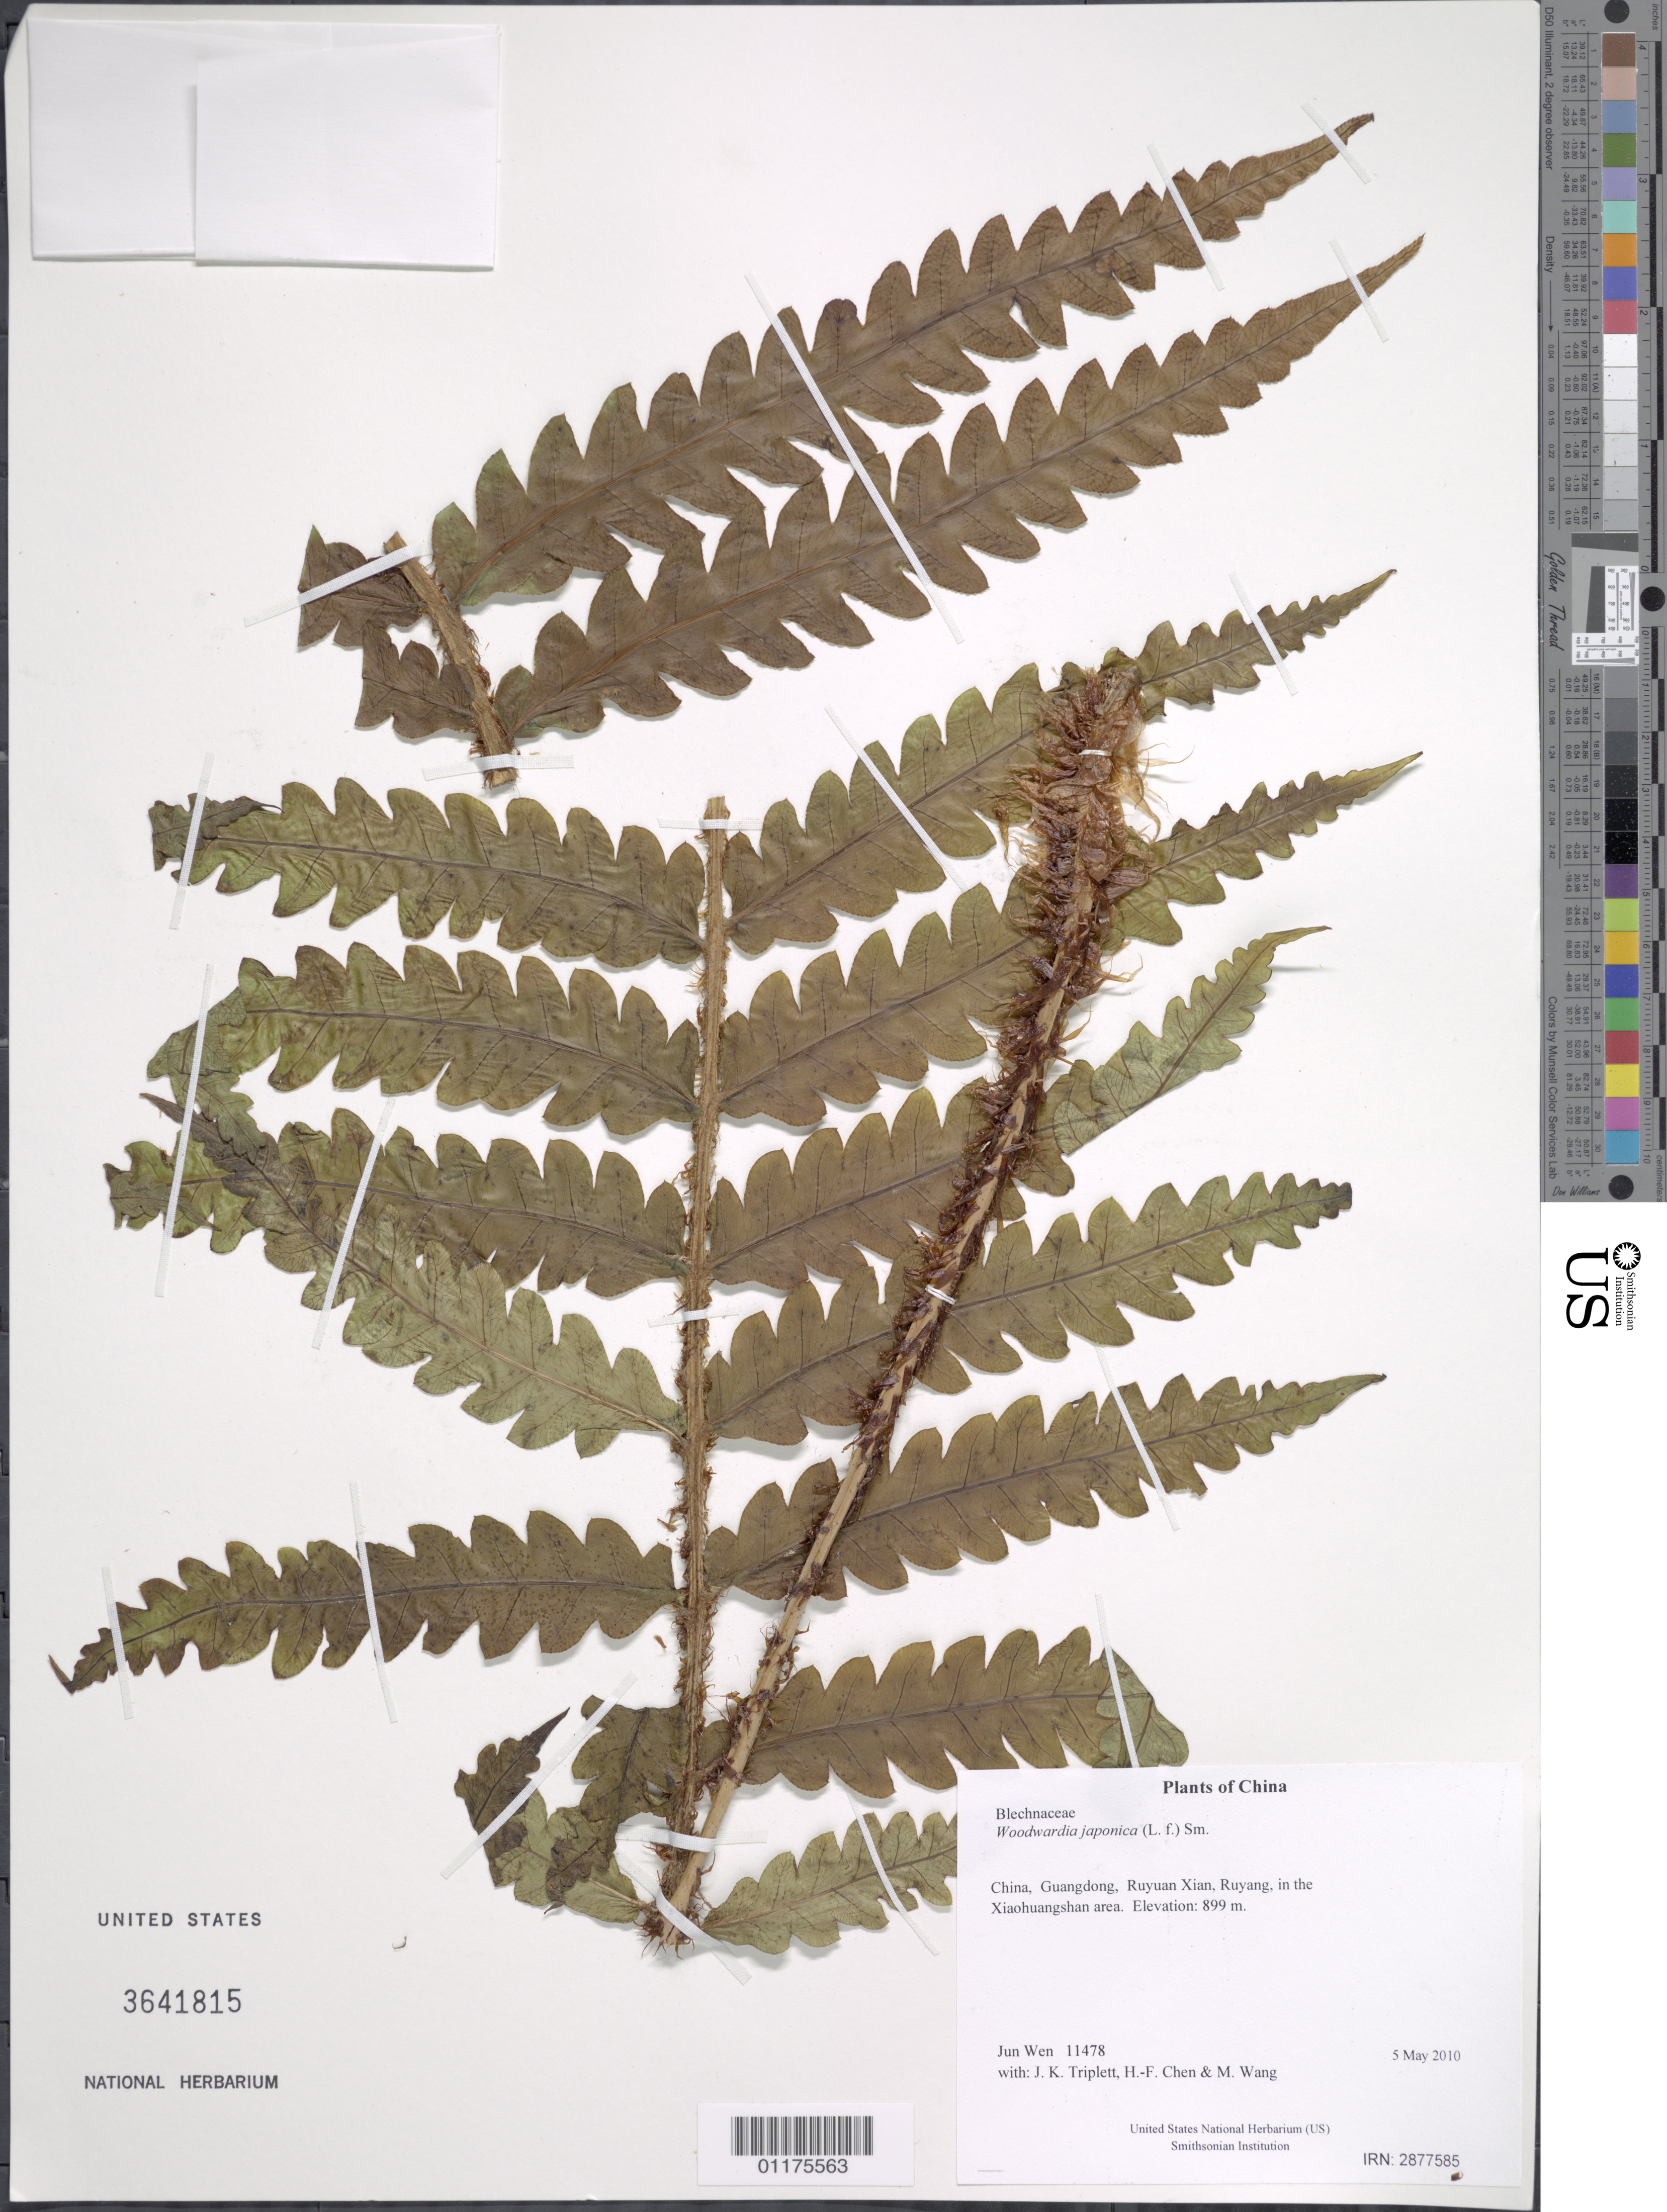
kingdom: Plantae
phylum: Tracheophyta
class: Polypodiopsida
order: Polypodiales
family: Blechnaceae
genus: Woodwardia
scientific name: Woodwardia japonica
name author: (L. f.) Sm.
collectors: J. Wen, J. K. Triplett, H.-F. Chen & M. Wang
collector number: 11478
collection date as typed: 5 May 2010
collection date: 2010-05-05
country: China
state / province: Guangdong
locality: Ruyuan Xian, Ruyang, in the Xiaohuangshan area.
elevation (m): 899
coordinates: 24 54.721 N, 113 02.326 E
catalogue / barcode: US 3641815